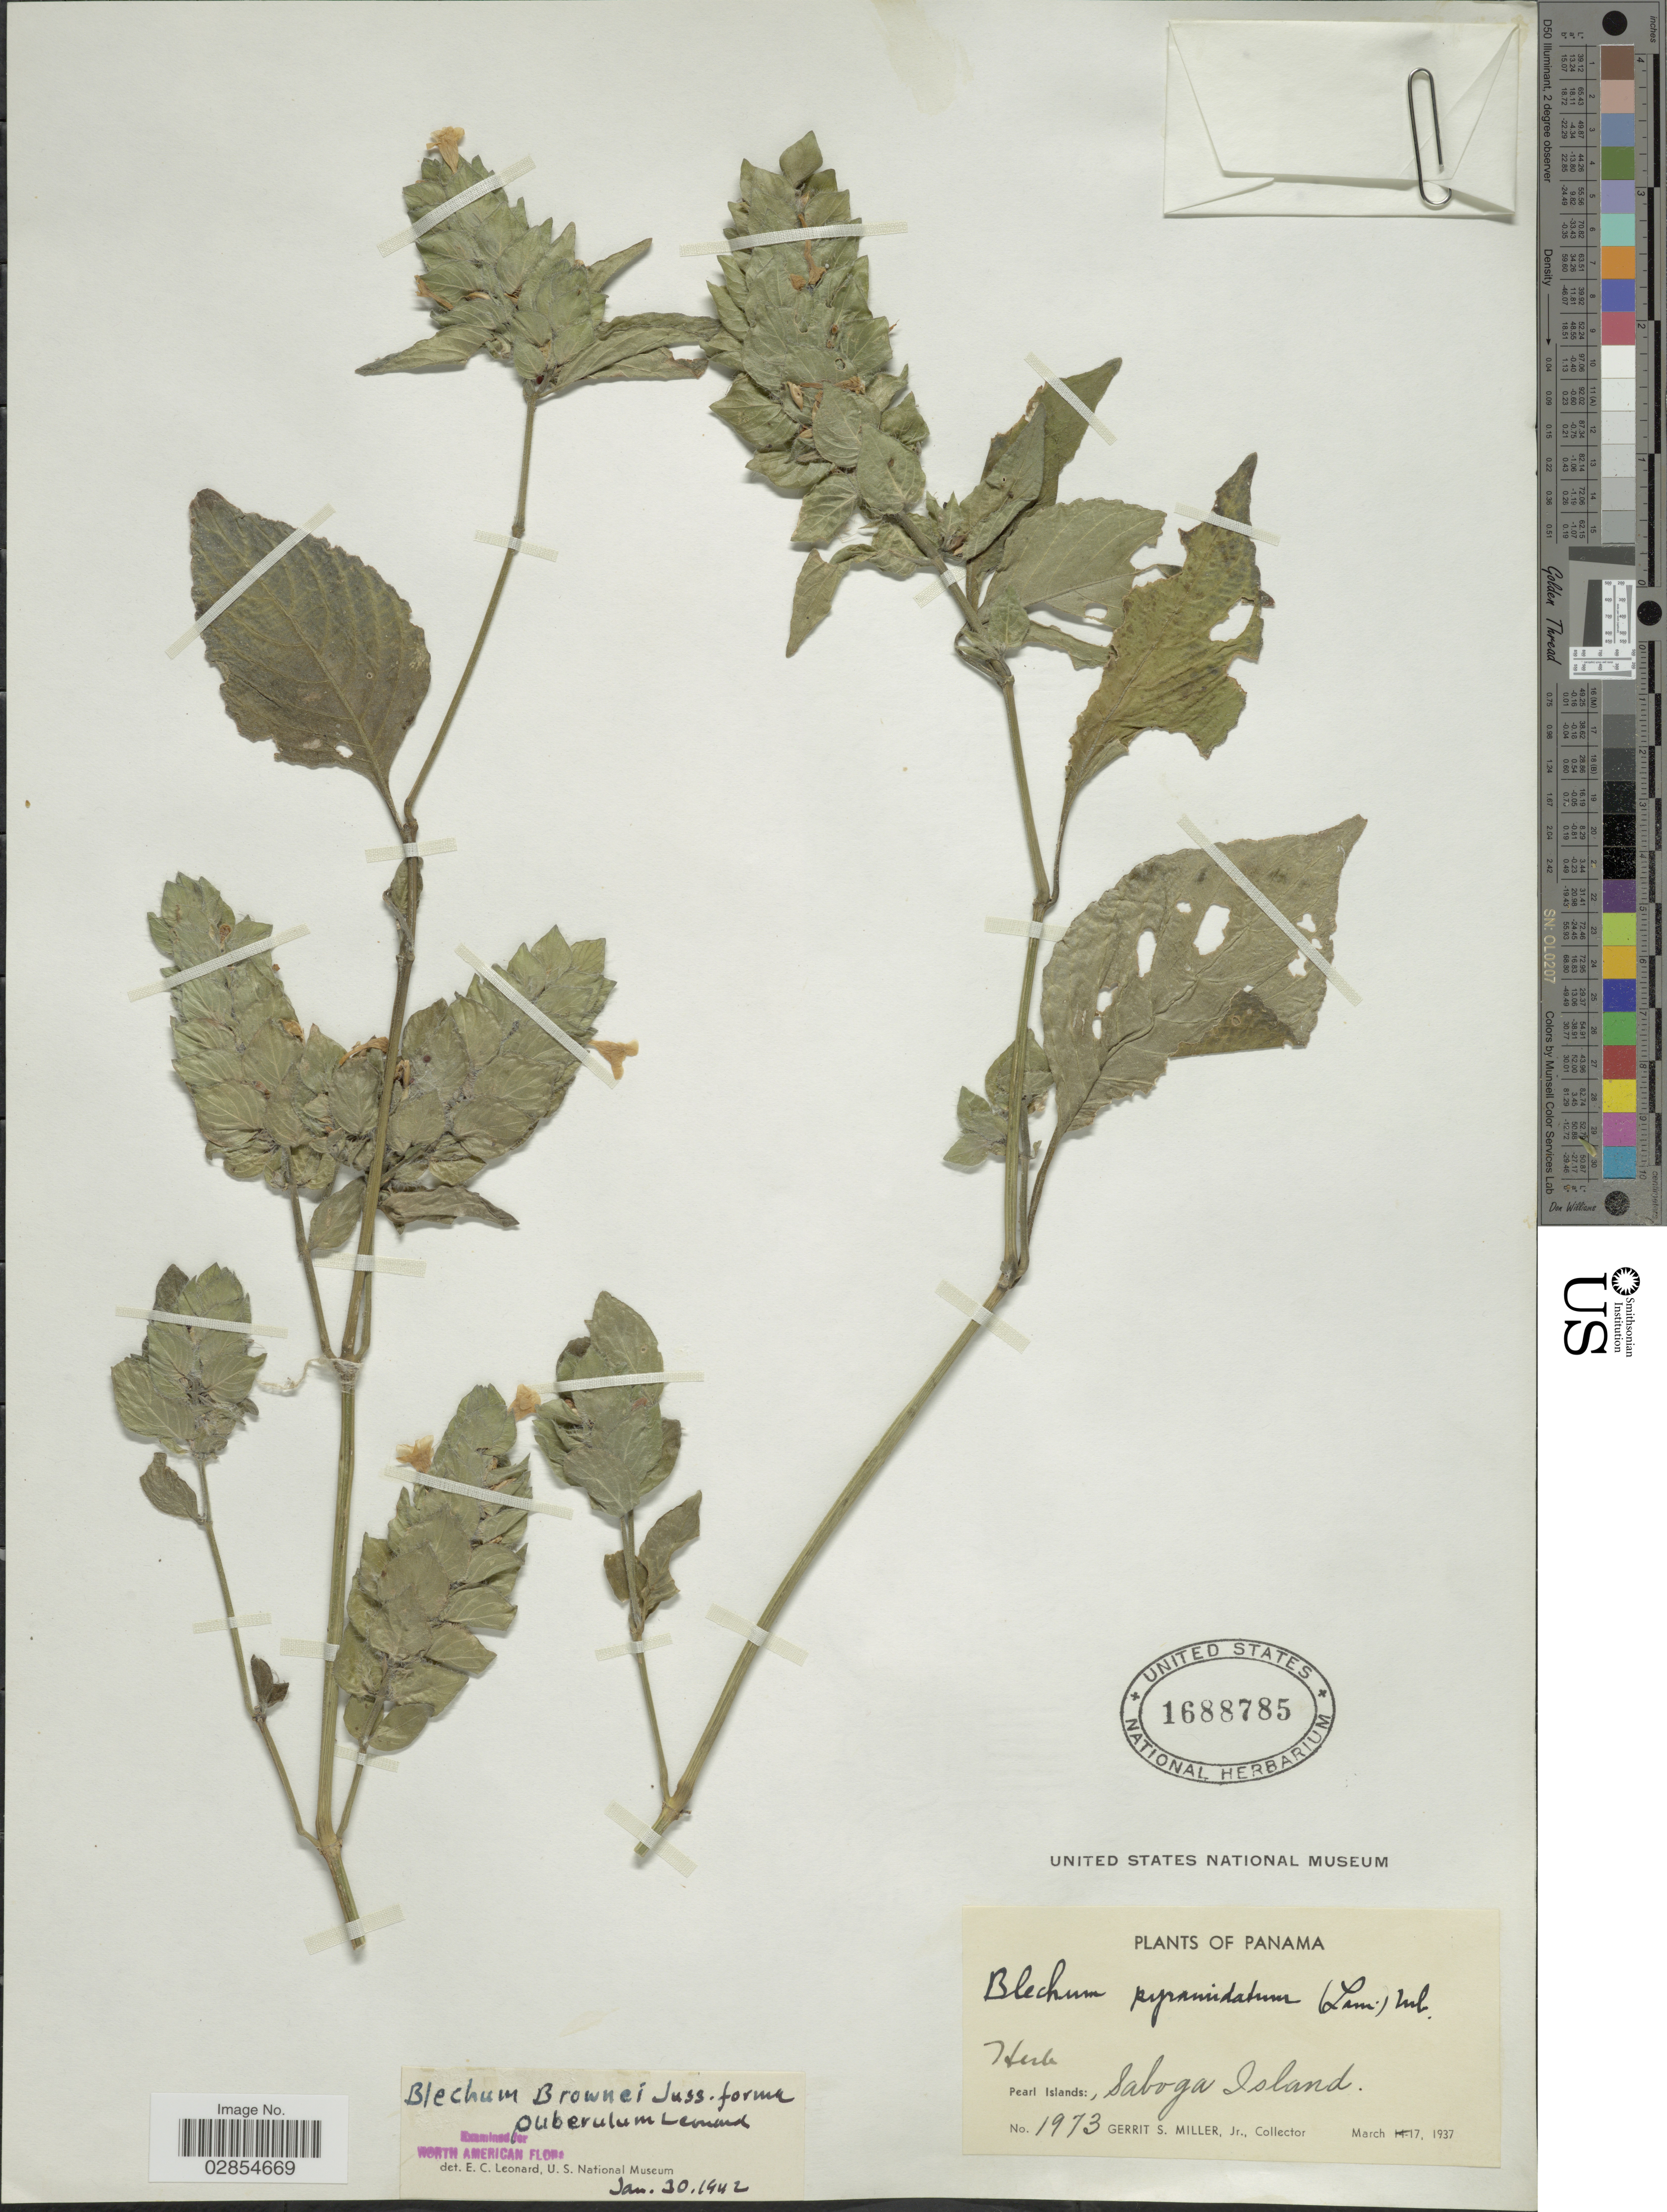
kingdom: Plantae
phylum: Tracheophyta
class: Magnoliopsida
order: Lamiales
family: Acanthaceae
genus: Blechum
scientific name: Blechum pyramidatum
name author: (Lam.) Urb.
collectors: G. S. Miller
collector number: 1973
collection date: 1937-03-17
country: Panama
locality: Pearl Islands: Saboga Island.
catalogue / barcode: US 1688785